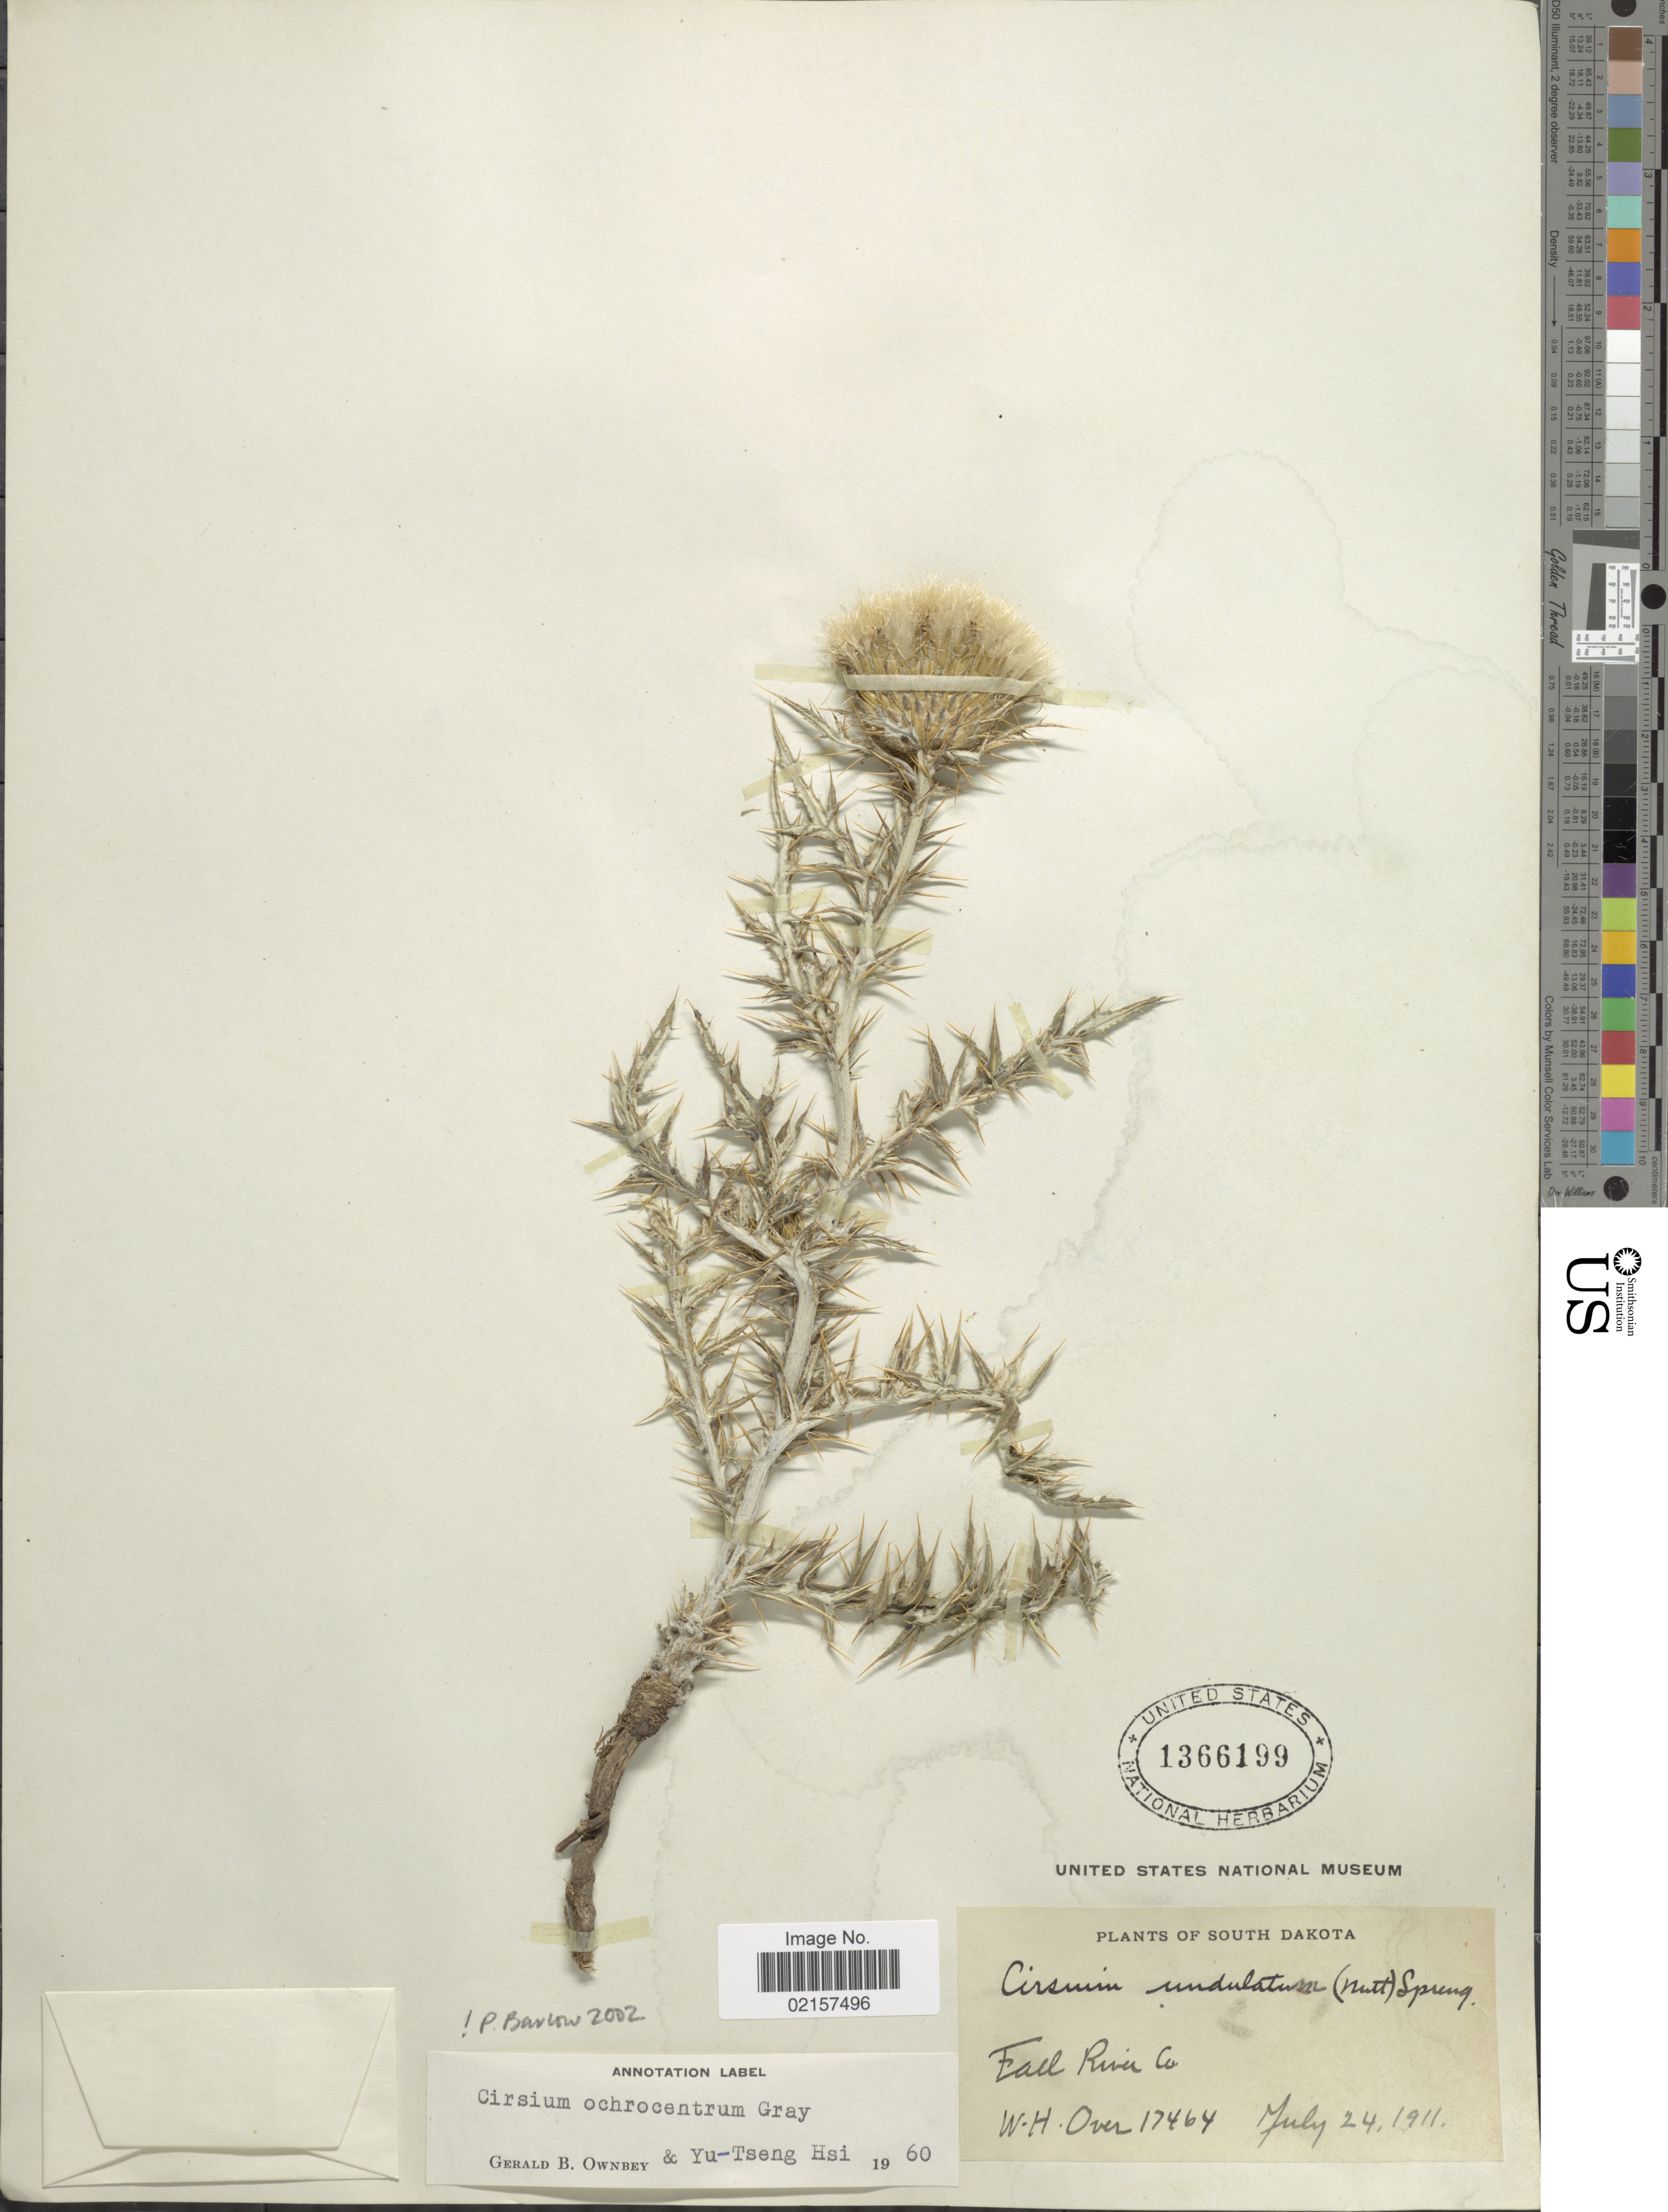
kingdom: Plantae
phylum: Tracheophyta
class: Magnoliopsida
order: Asterales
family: Asteraceae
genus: Cirsium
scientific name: Cirsium ochrocentrum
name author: A. Gray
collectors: W. Over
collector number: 17464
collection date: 1911-07-24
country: United States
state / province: South Dakota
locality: Fall River Co.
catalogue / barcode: US 1366199